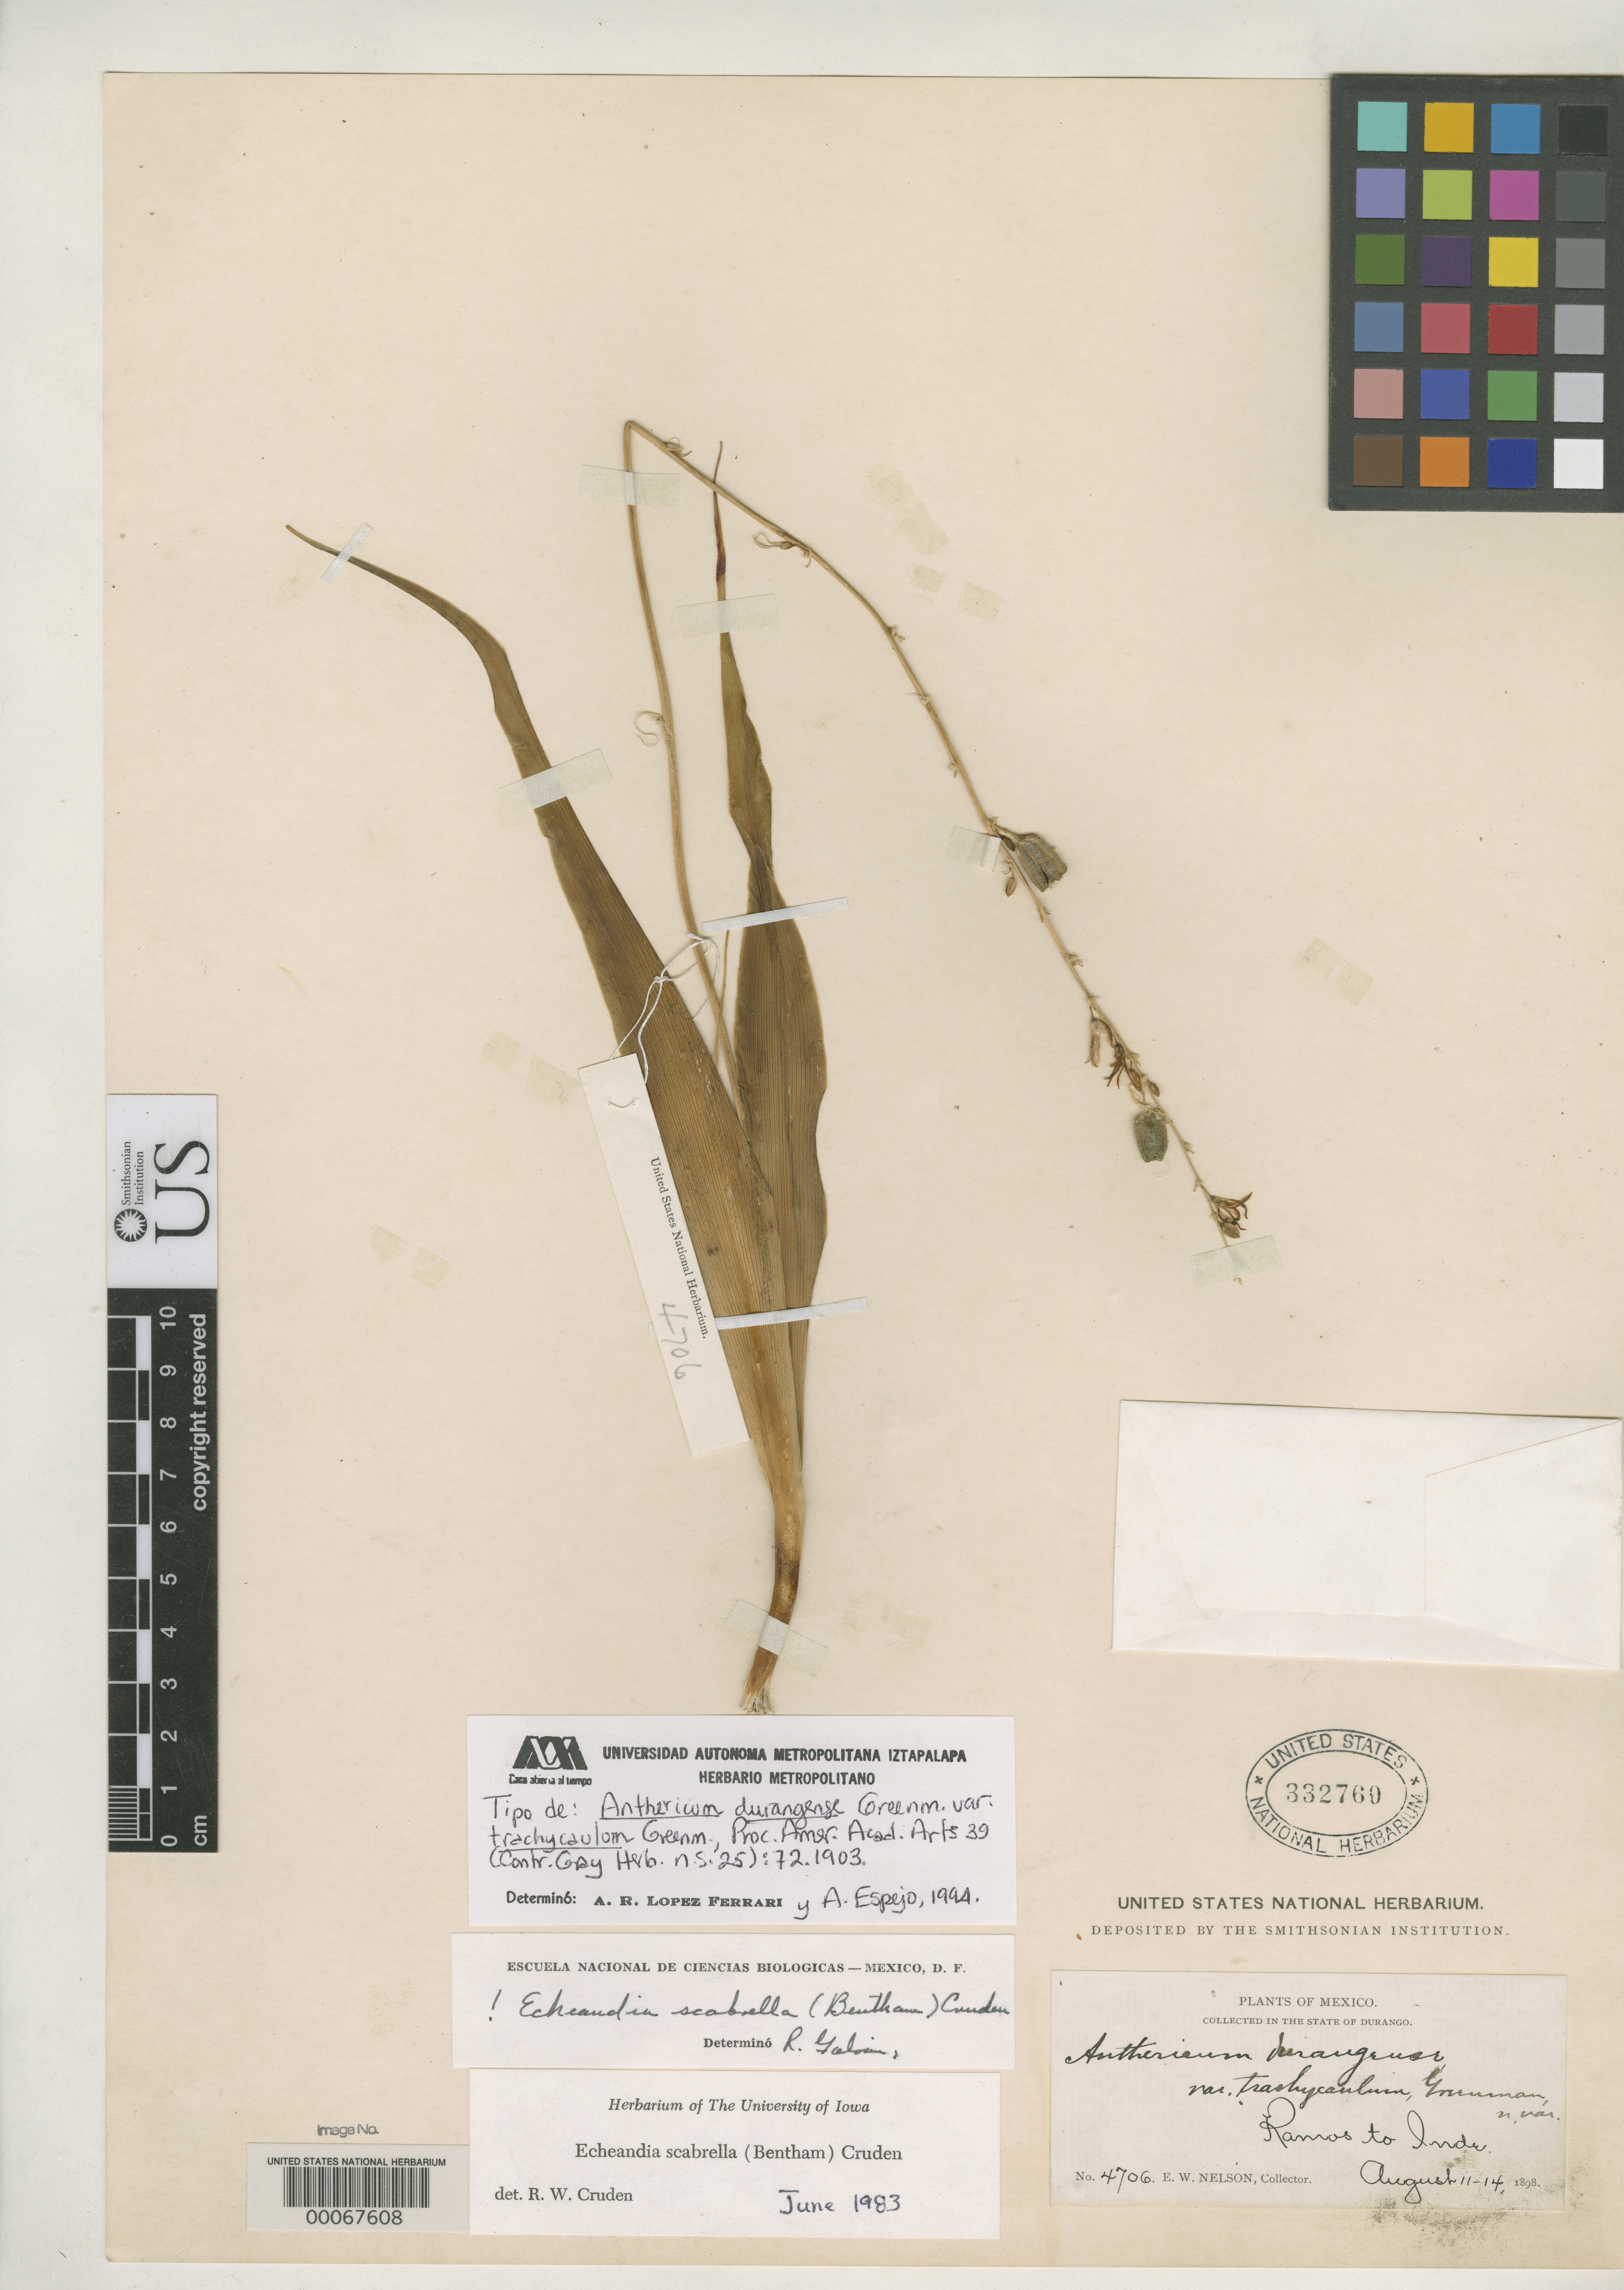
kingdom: Plantae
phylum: Tracheophyta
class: Liliopsida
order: Asparagales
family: Asparagaceae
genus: Anthericum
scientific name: Anthericum durangense var. trachycaulum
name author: Greenm.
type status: Type Collection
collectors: E. W. Nelson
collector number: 4706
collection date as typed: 11 Aug 1898 to 14 Aug 1898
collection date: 1898-08-11/1898-08-14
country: Mexico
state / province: Durango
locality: Between Ramos and Inde.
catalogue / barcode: US 332760